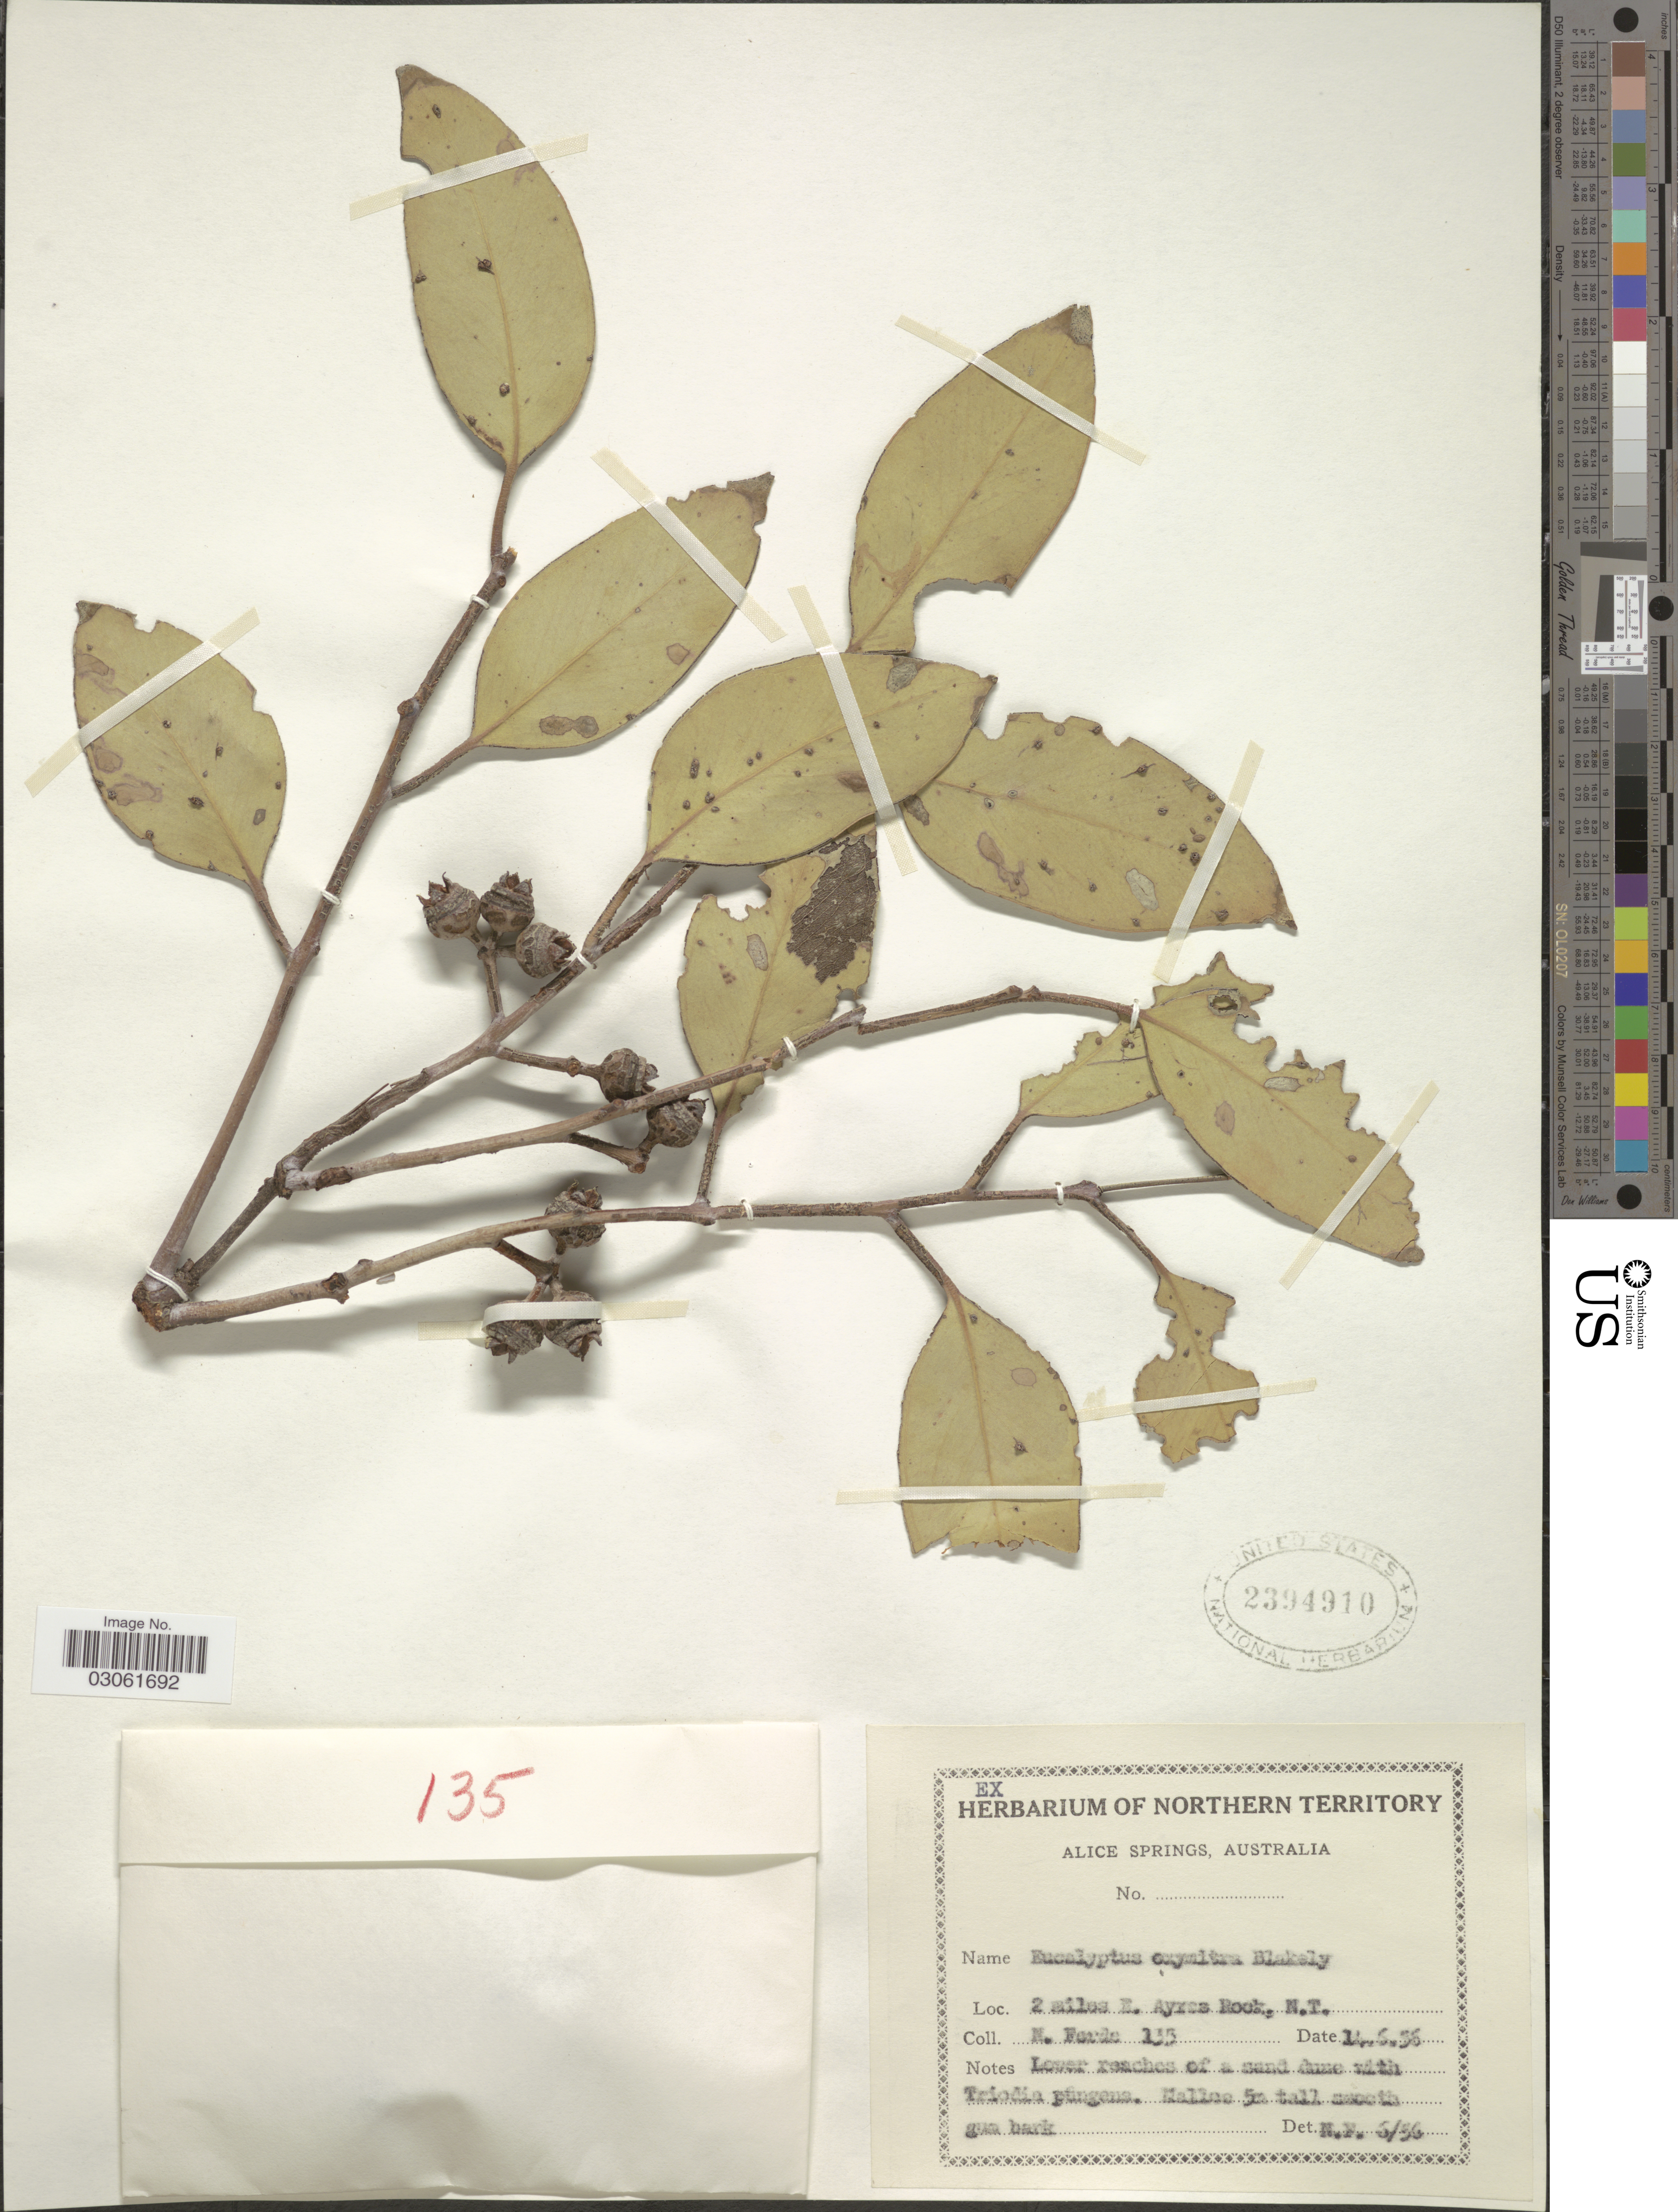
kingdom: Plantae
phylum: Tracheophyta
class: Magnoliopsida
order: Myrtales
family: Myrtaceae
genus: Eucalyptus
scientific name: Eucalyptus x oxypoma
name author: Blakely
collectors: N. Forde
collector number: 135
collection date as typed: Transcribed d/m/y: 14/5/36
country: Australia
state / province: Northern Territory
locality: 2 miles E. Ayers Rock.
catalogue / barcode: US 2394910